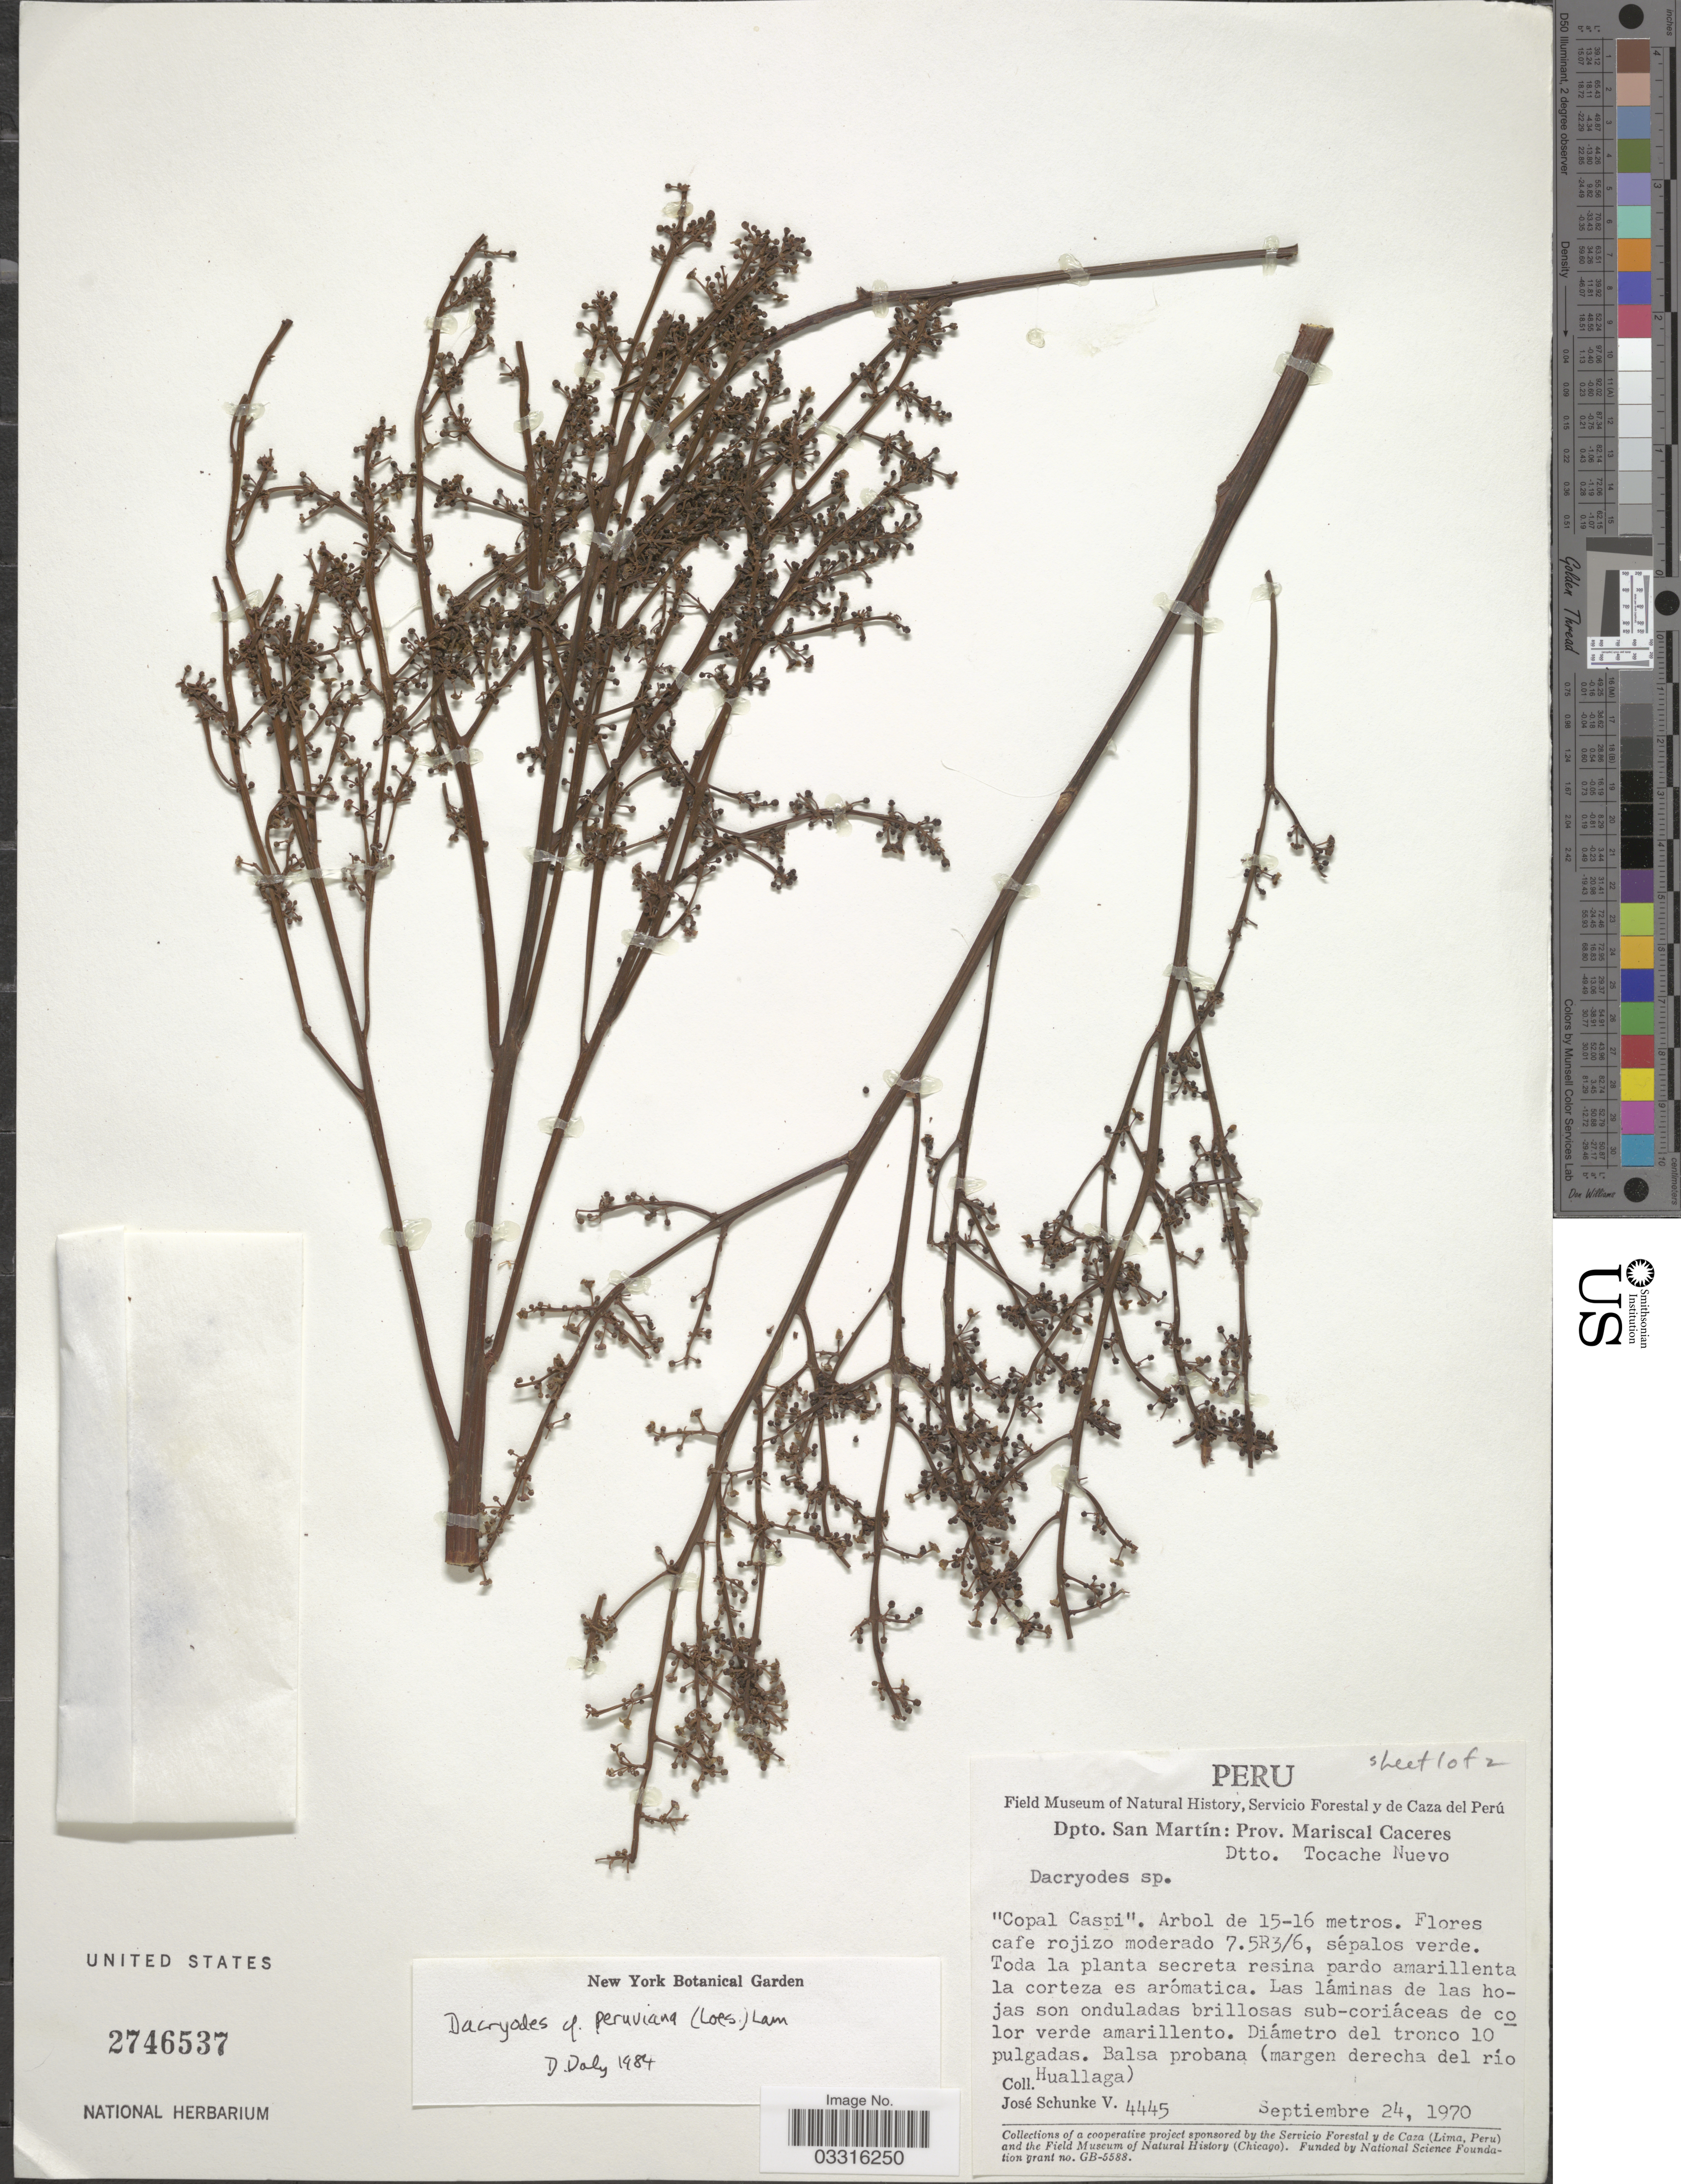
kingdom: Plantae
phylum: Tracheophyta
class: Magnoliopsida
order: Sapindales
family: Burseraceae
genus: Dacryodes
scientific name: Dacryodes peruviana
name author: (Loes.) H.J. Lam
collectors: J. Schunke Vigo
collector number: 4445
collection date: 1970-09-24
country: Peru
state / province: San Martín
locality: Dpto. San Martín: Prov. Mariscal Caceres, Dtto. Tocache Nuevo. Balsa probana (margen derecha del rio Huallaga).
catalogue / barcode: US 2746537